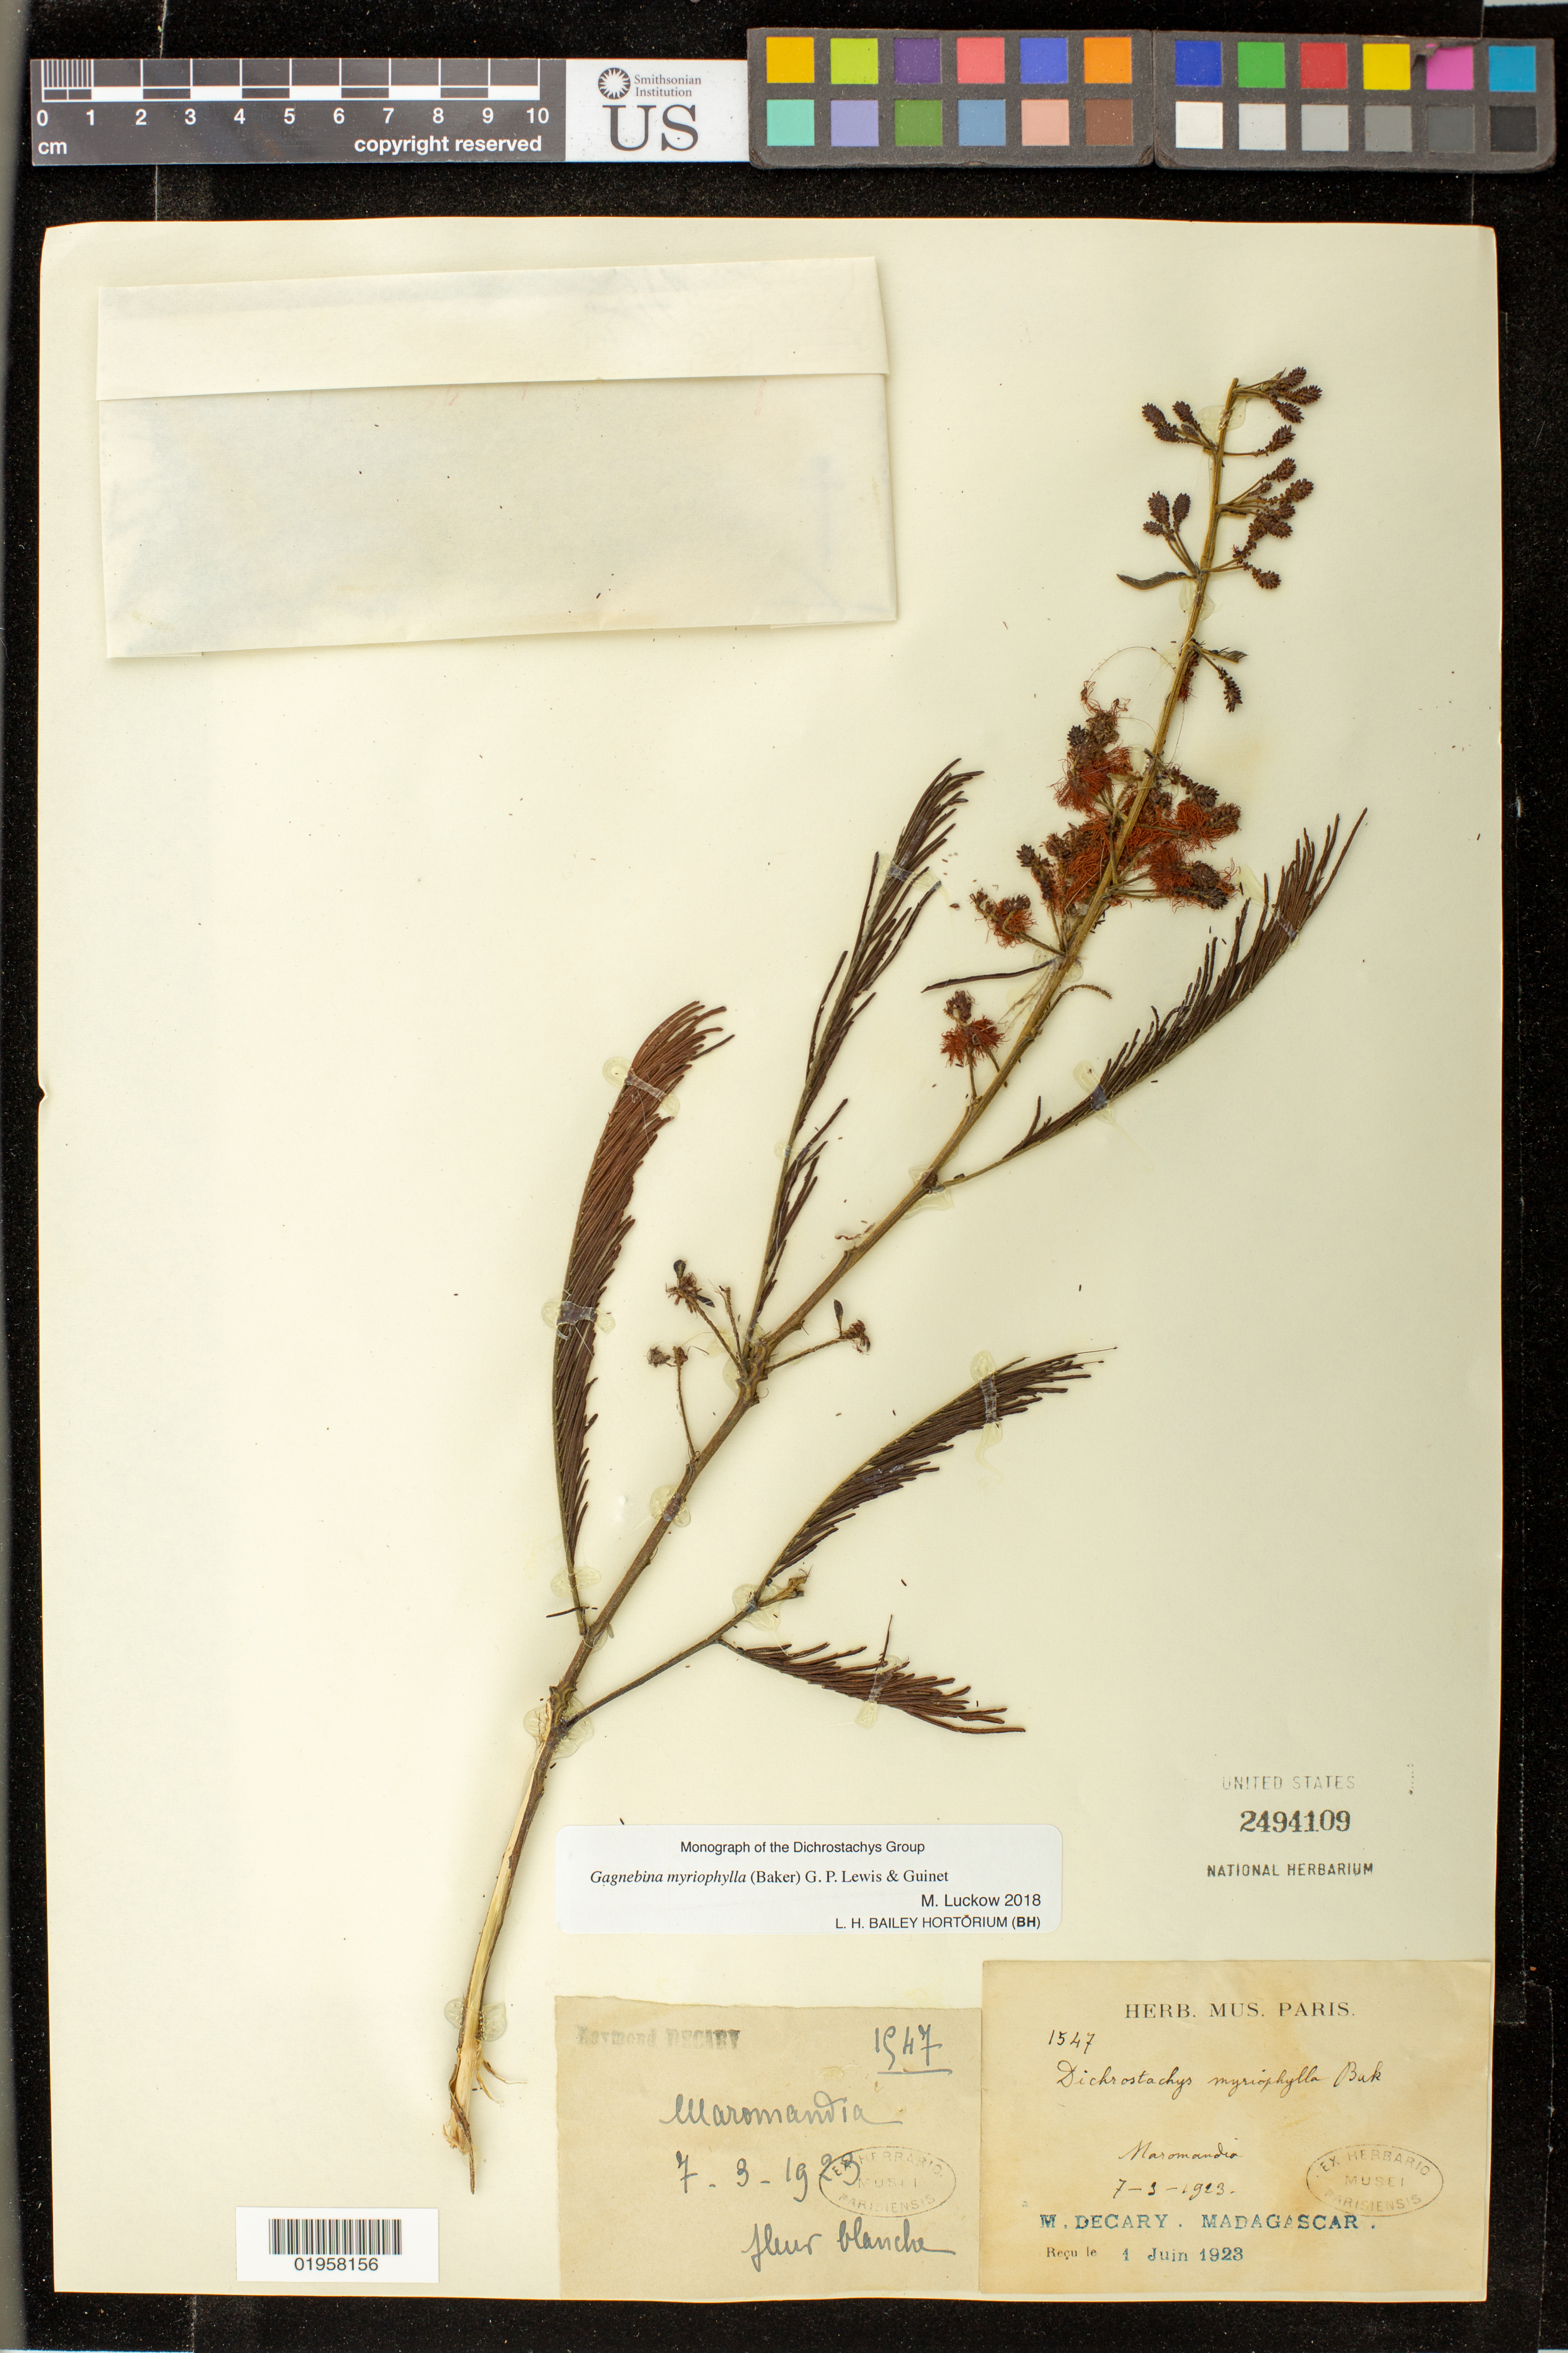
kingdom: Plantae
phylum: Tracheophyta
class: Magnoliopsida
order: Fabales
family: Fabaceae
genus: Gagnebina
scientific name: Gagnebina myriophylla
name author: (Baker) G.P. Lewis & P. Guinet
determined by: Luckow, M. A.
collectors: R. Decary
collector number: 1547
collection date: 1923-03-07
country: Madagascar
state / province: Sofia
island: Madagascar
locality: Maromandia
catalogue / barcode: US 2494109